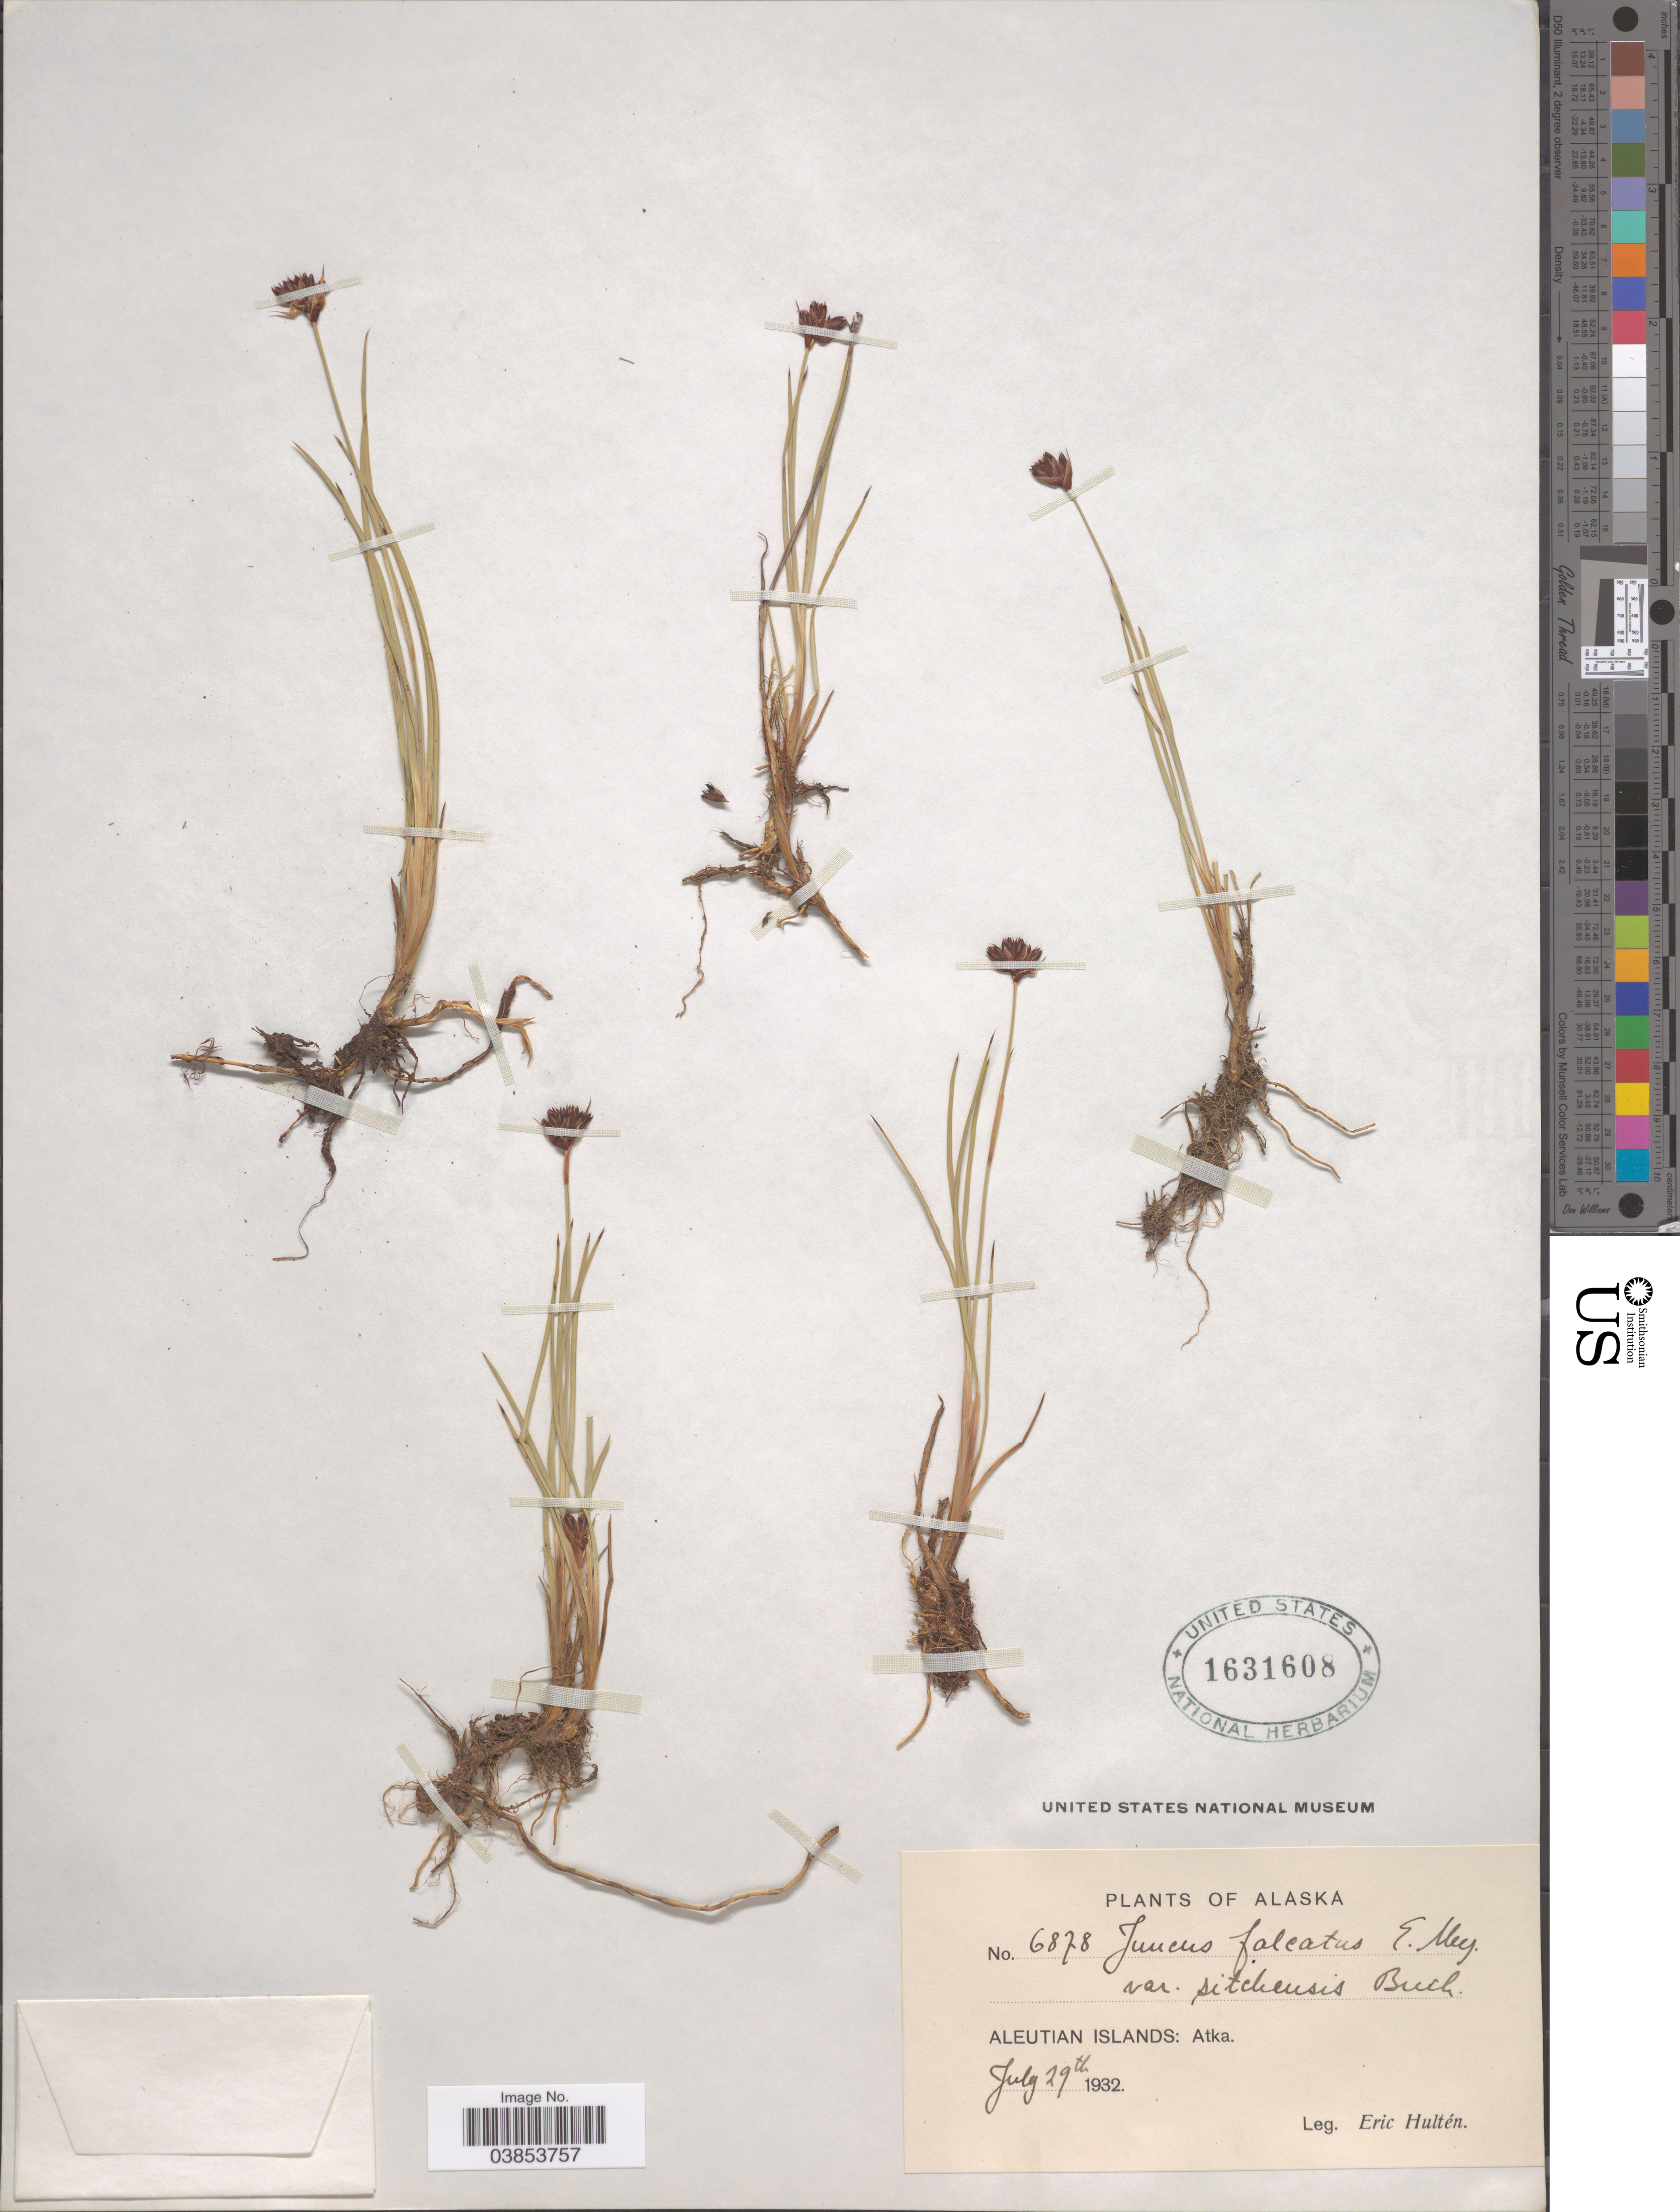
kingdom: Plantae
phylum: Tracheophyta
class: Liliopsida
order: Poales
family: Juncaceae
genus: Juncus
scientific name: Juncus falcatus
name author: E. Mey.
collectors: E. G. Hultén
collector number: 6878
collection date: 1932-07-29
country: United States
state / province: Alaska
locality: Aleutian Islands: Atka.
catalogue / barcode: US 1631608